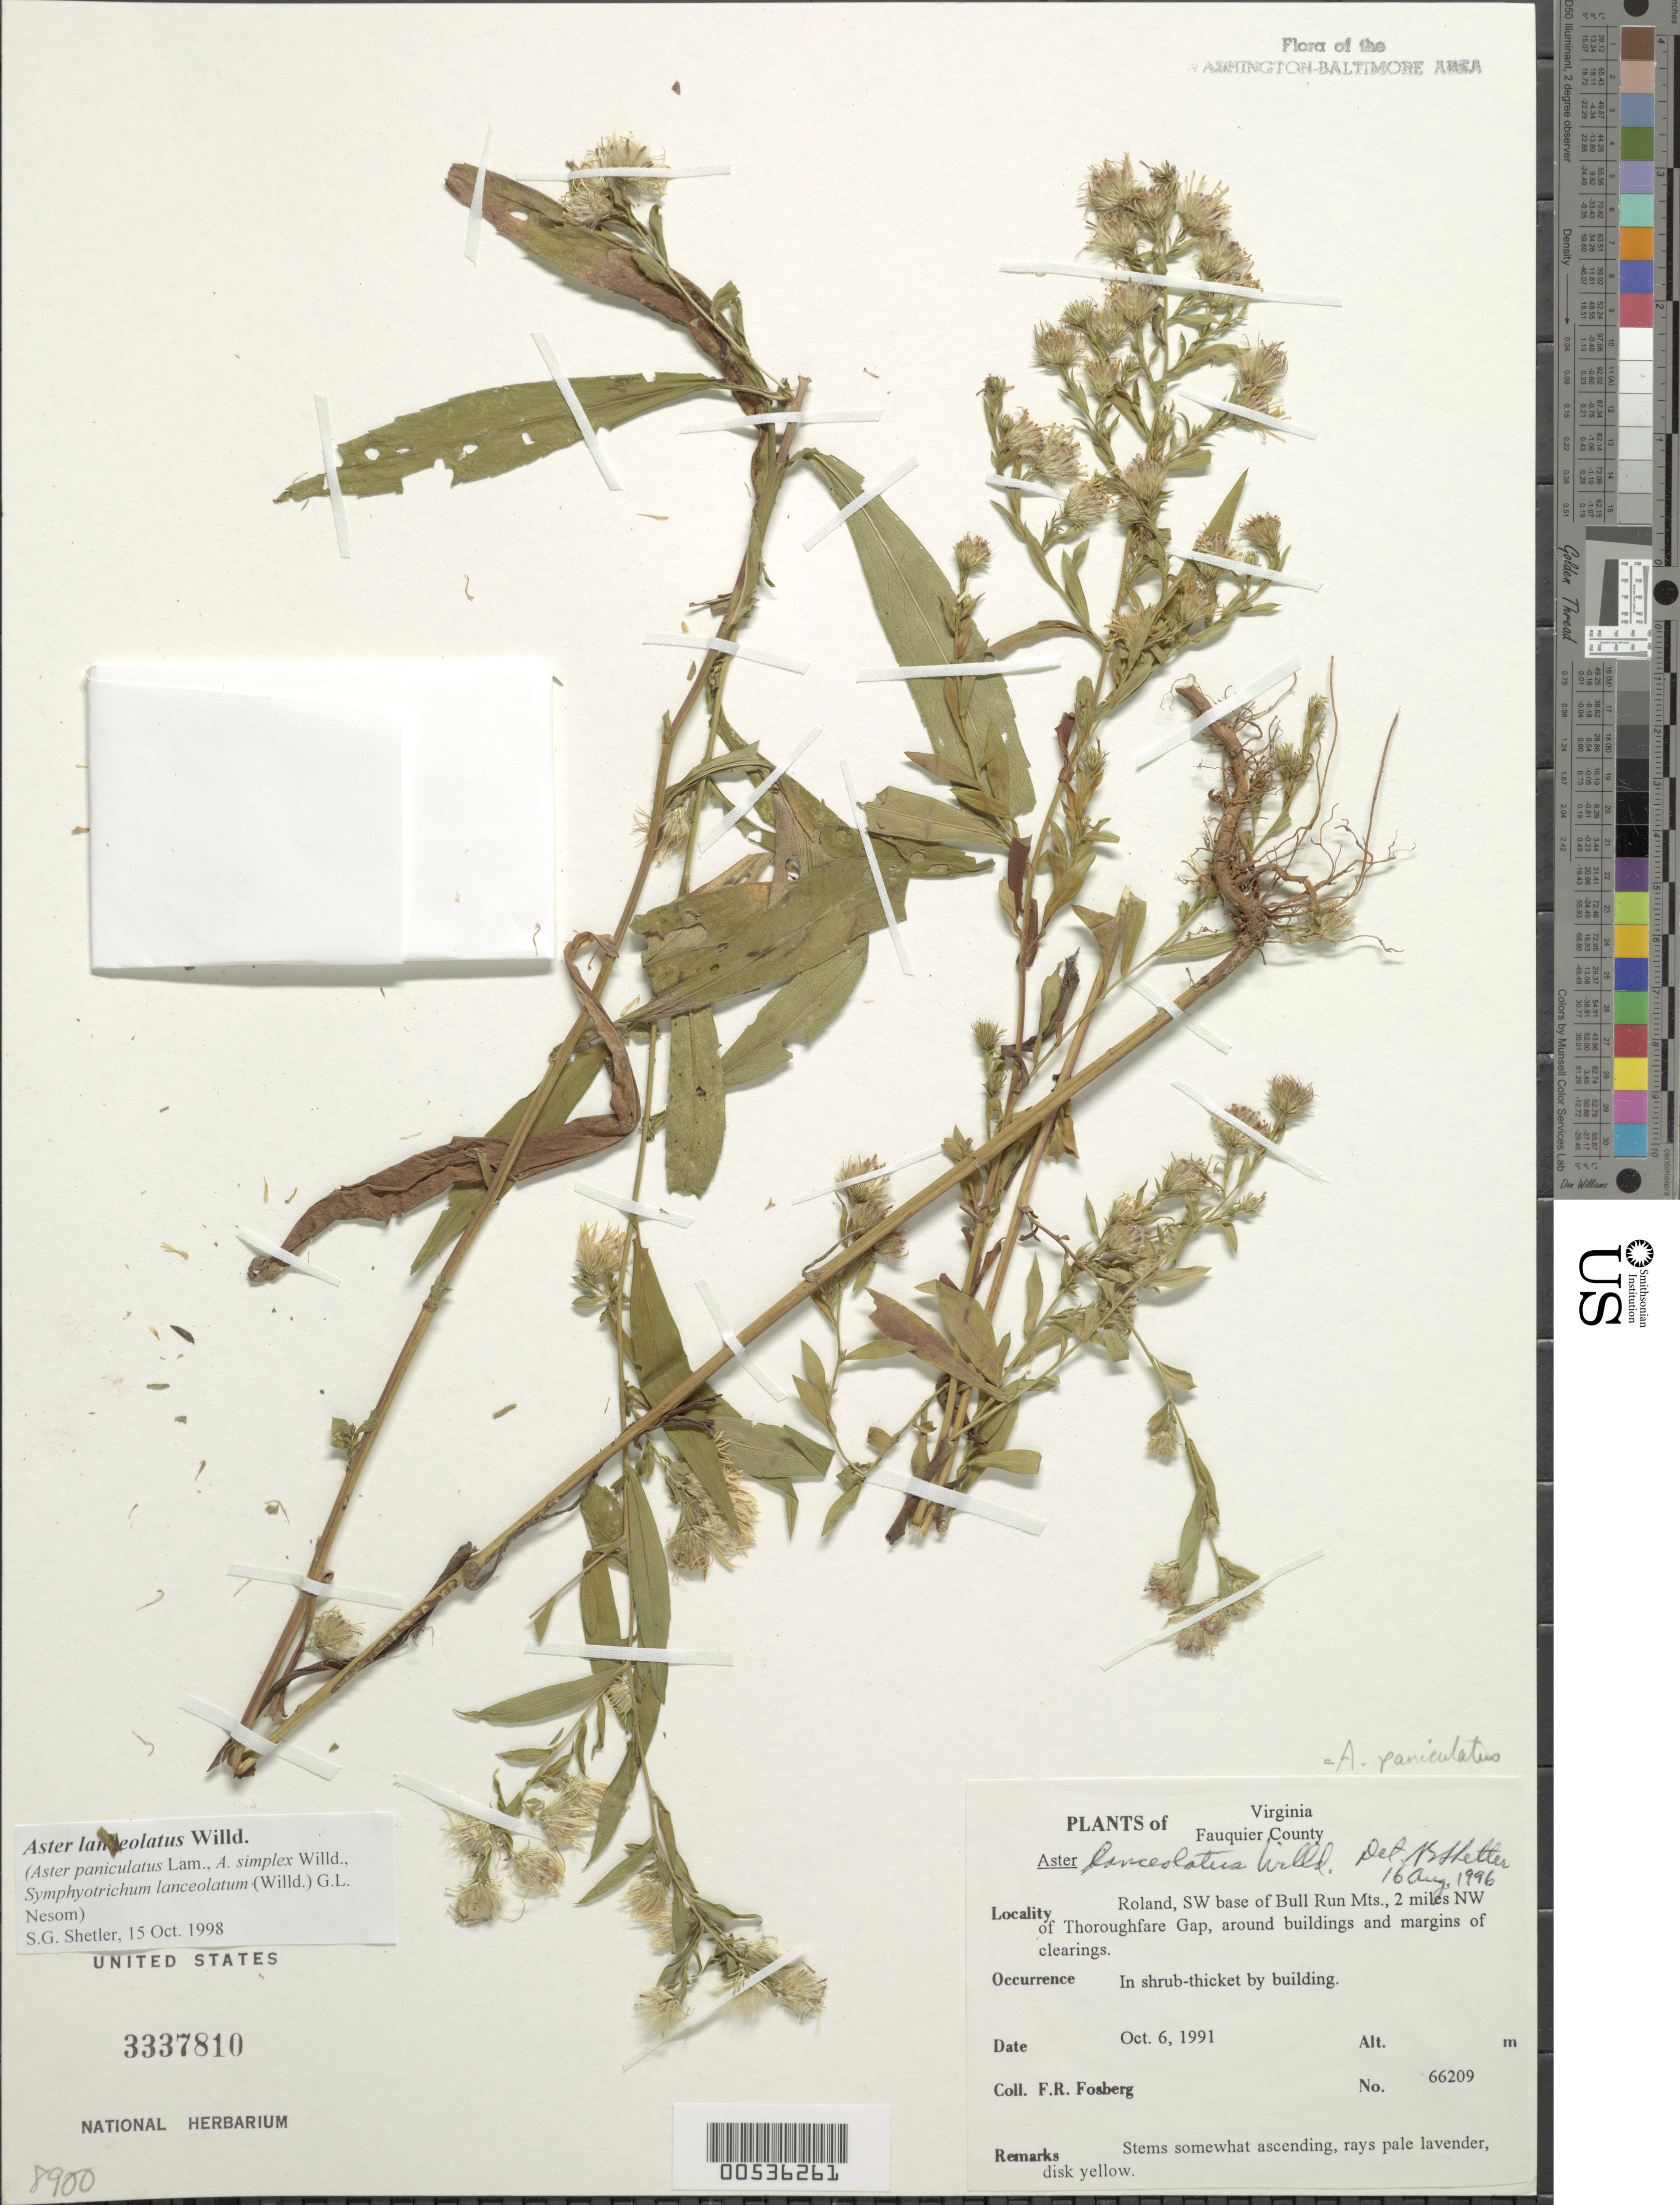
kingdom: Plantae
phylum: Tracheophyta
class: Magnoliopsida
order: Asterales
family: Asteraceae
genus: Symphyotrichum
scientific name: Symphyotrichum lanceolatum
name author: (Willd.) G.L. Nesom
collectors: F. R. Fosberg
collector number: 66209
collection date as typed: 06 Oct 1991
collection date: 1991-10-06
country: United States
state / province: Virginia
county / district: Fauquier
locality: Roland, SW base of Bull Run Mts., NW of Thorofare Gap Bull Run Mts.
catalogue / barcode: US 3337810